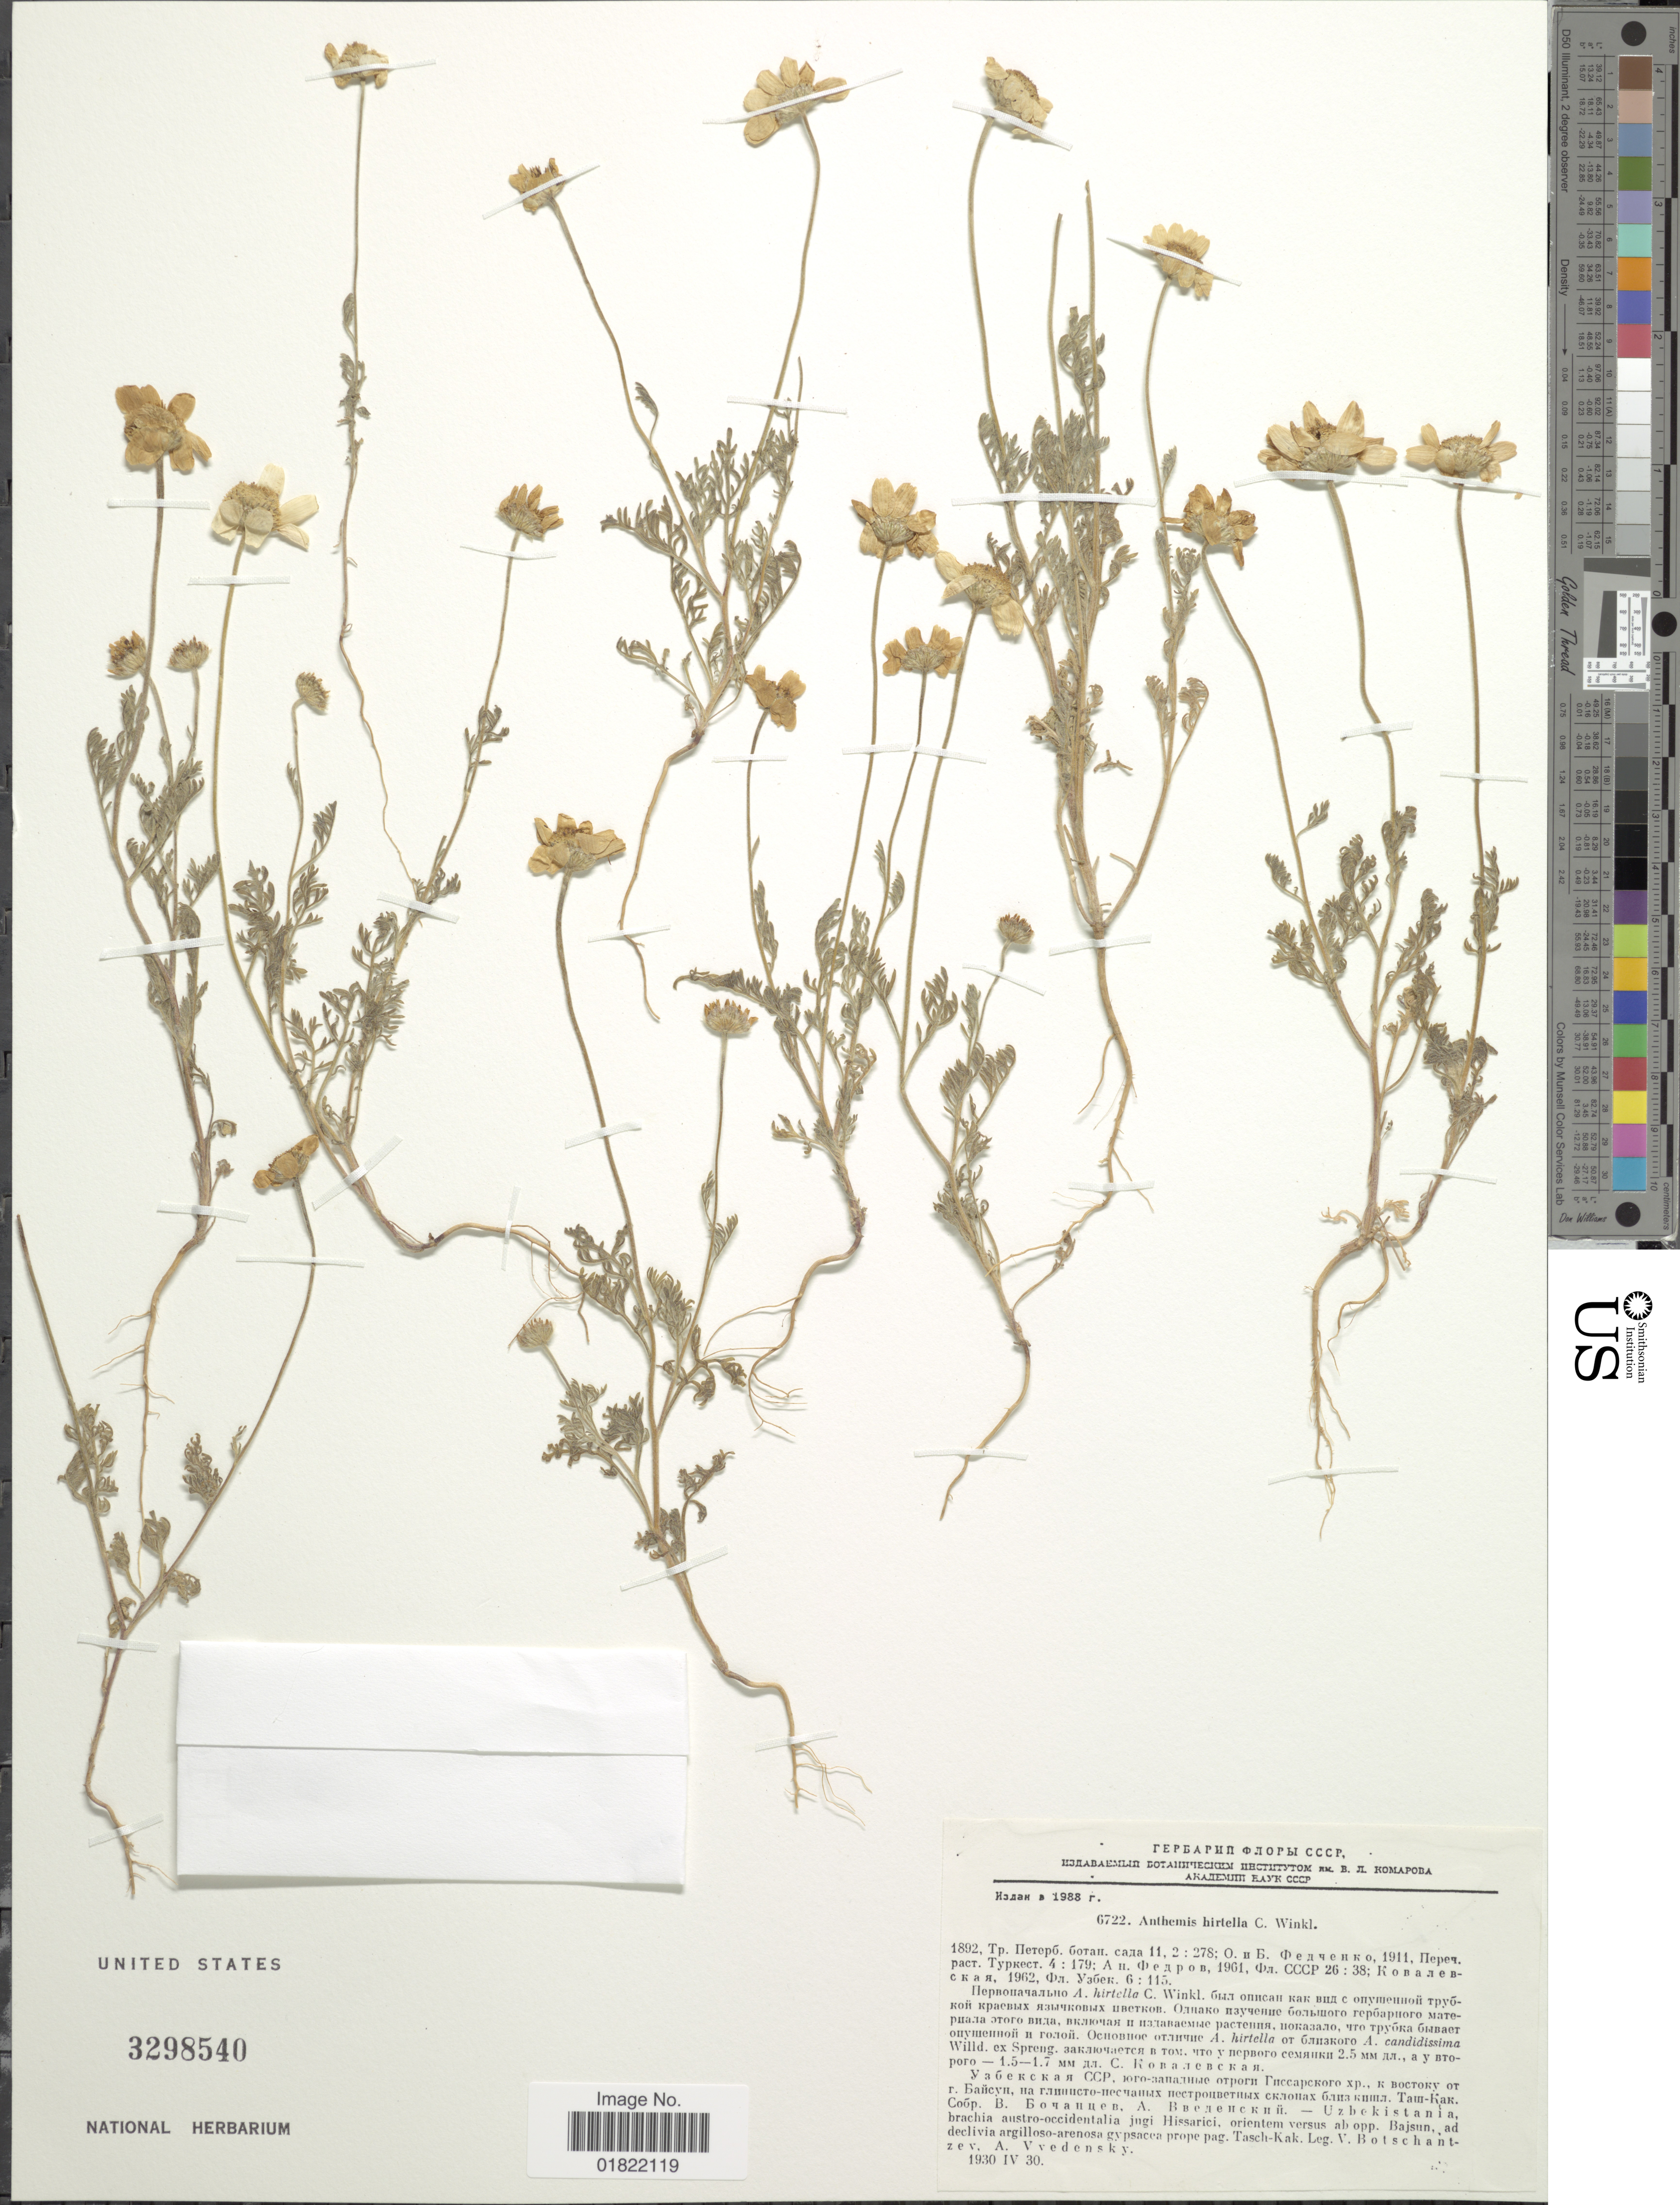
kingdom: Plantae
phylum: Tracheophyta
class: Magnoliopsida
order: Asterales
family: Asteraceae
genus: Anthemis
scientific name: Anthemis hirtella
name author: C. Winkl. & Reut.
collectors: V. P. Botschantzev & A. Vvedensky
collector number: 1892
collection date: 1930-06-30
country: Uzbekistan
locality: Uzebekistania, brachia austro-occidentalia jugi Hissarici, orientem versus ab opp. Bajsun, ad declivia argilloso-arenosa gypsacea prope pag. Tasch-Kak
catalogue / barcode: US 3298540